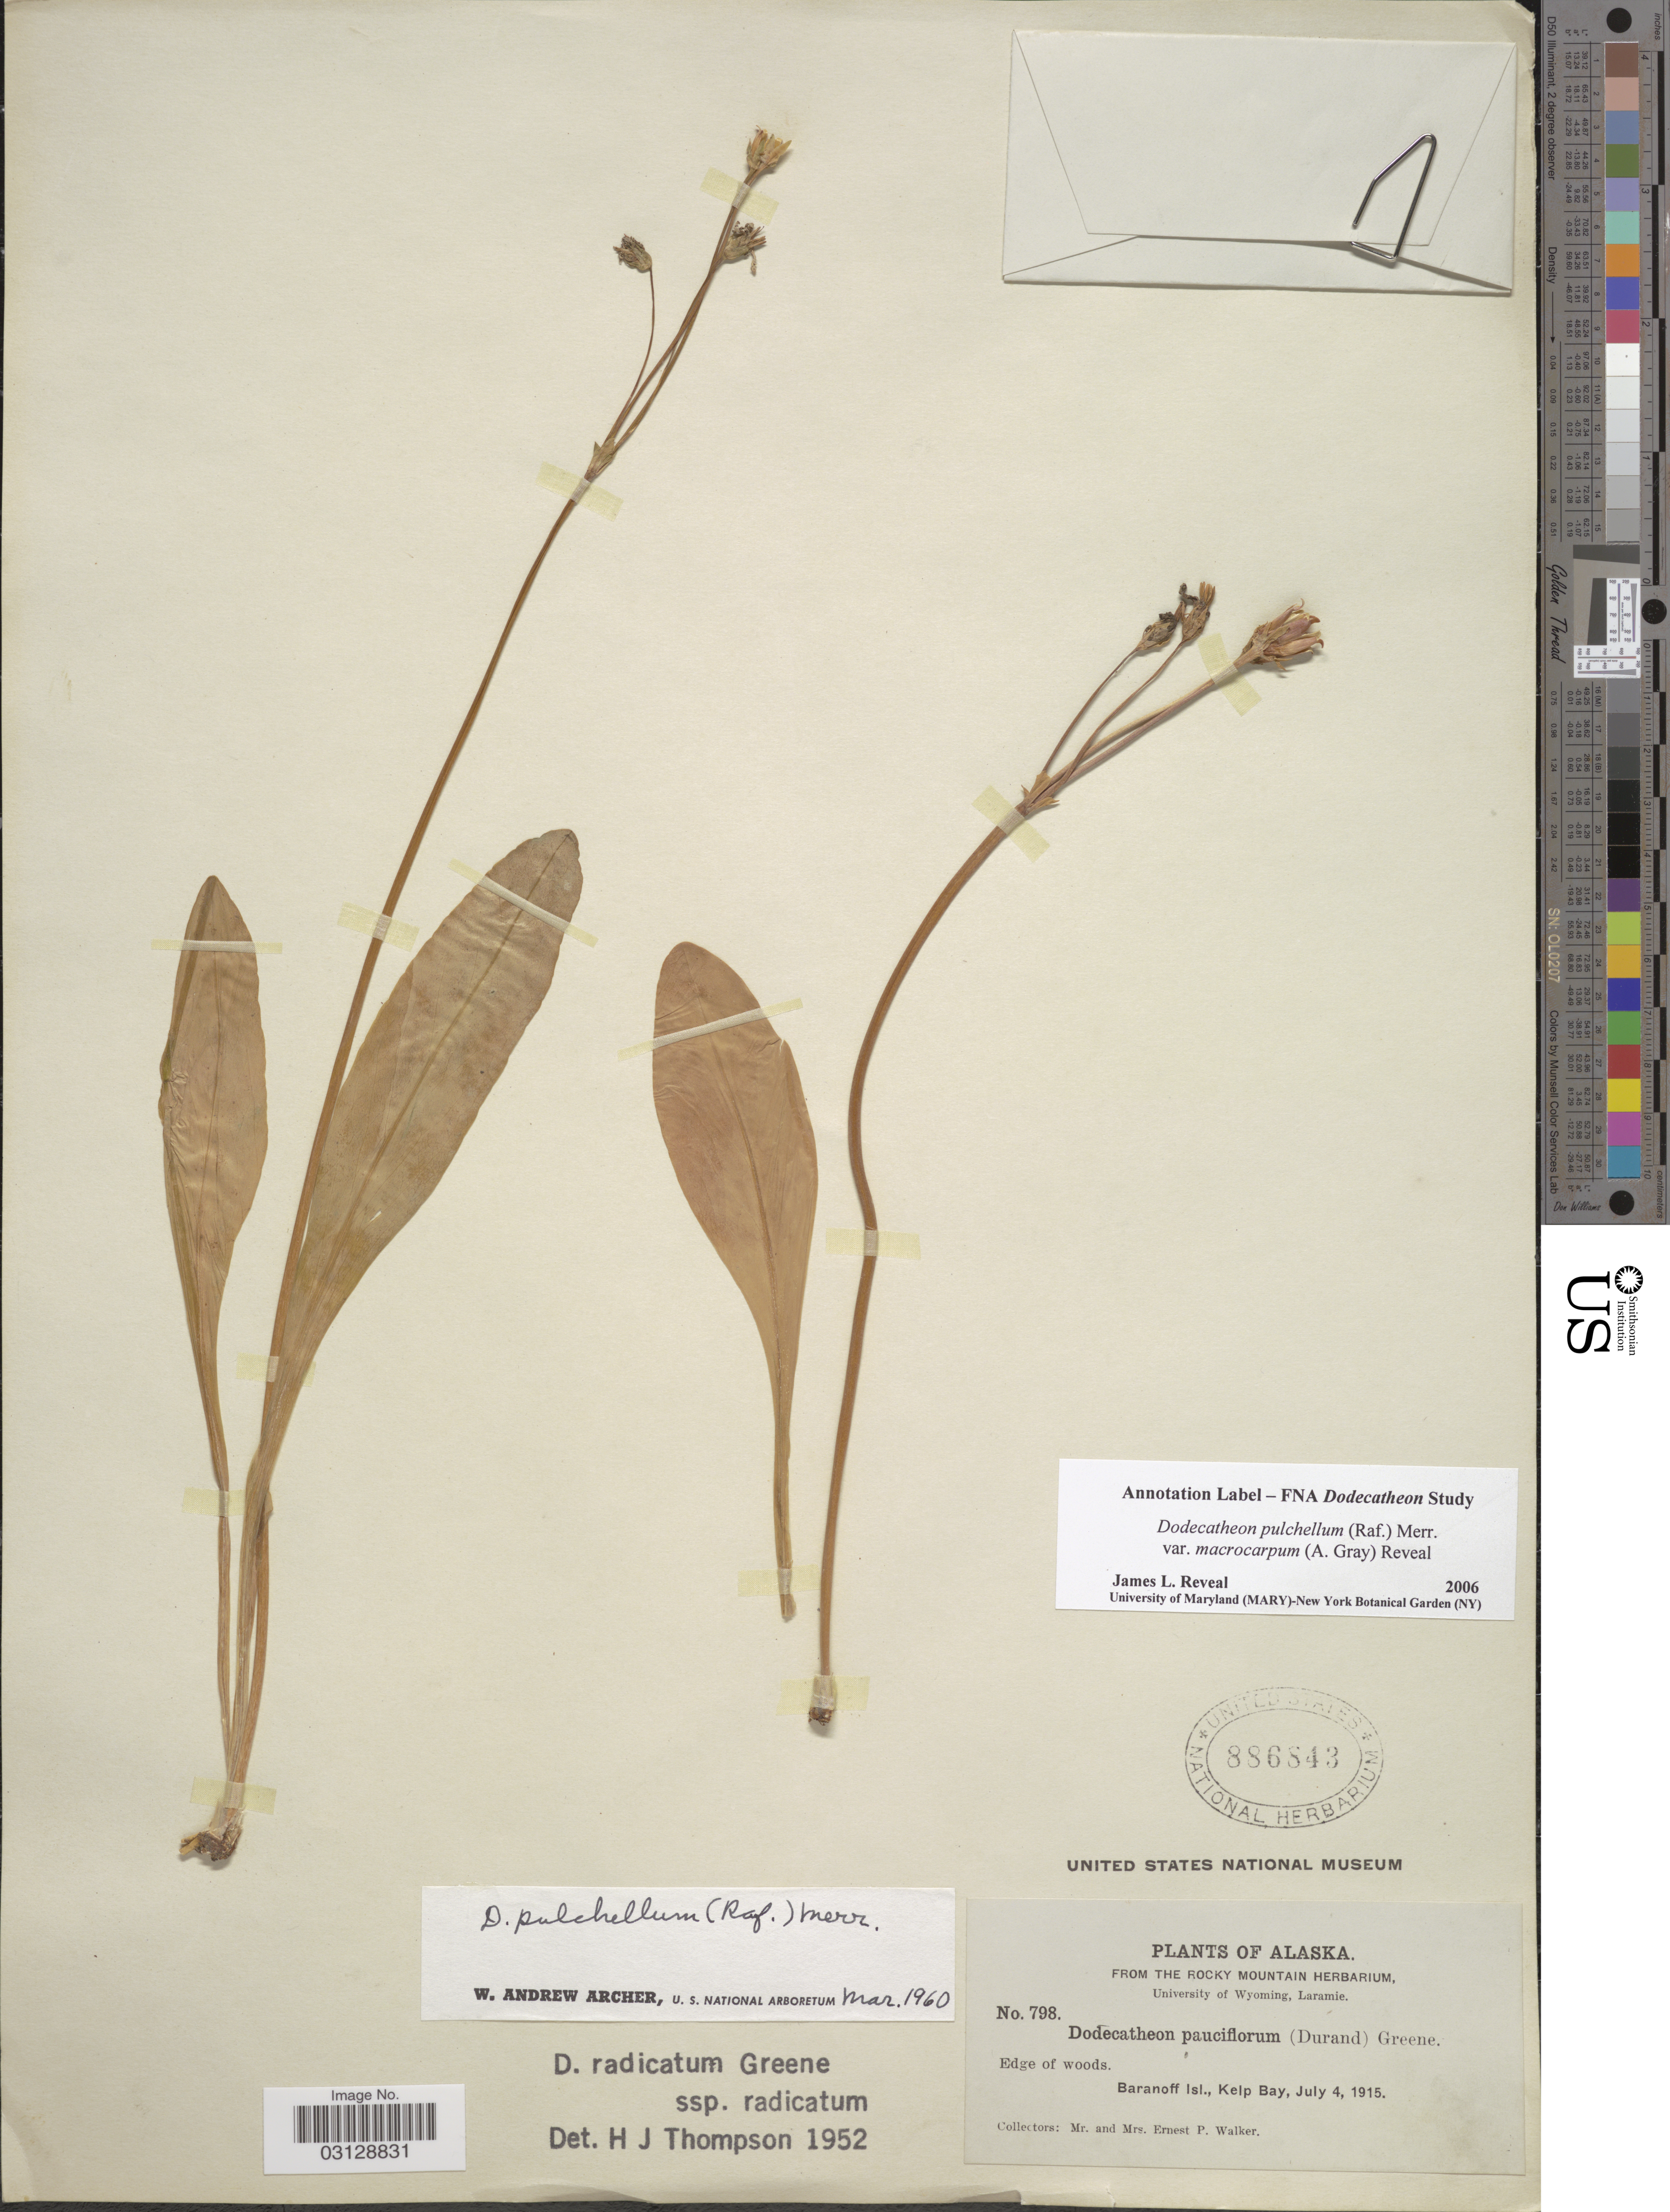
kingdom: Plantae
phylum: Tracheophyta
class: Magnoliopsida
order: Ericales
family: Primulaceae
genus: Dodecatheon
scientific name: Dodecatheon pulchellum var. macrocarpum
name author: (A. Gray) Reveal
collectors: E. P. Walker & E. Walker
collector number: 798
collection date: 1915-07-04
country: United States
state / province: Alaska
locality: Baranoff Isl., Kelp Bay.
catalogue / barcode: US 886843